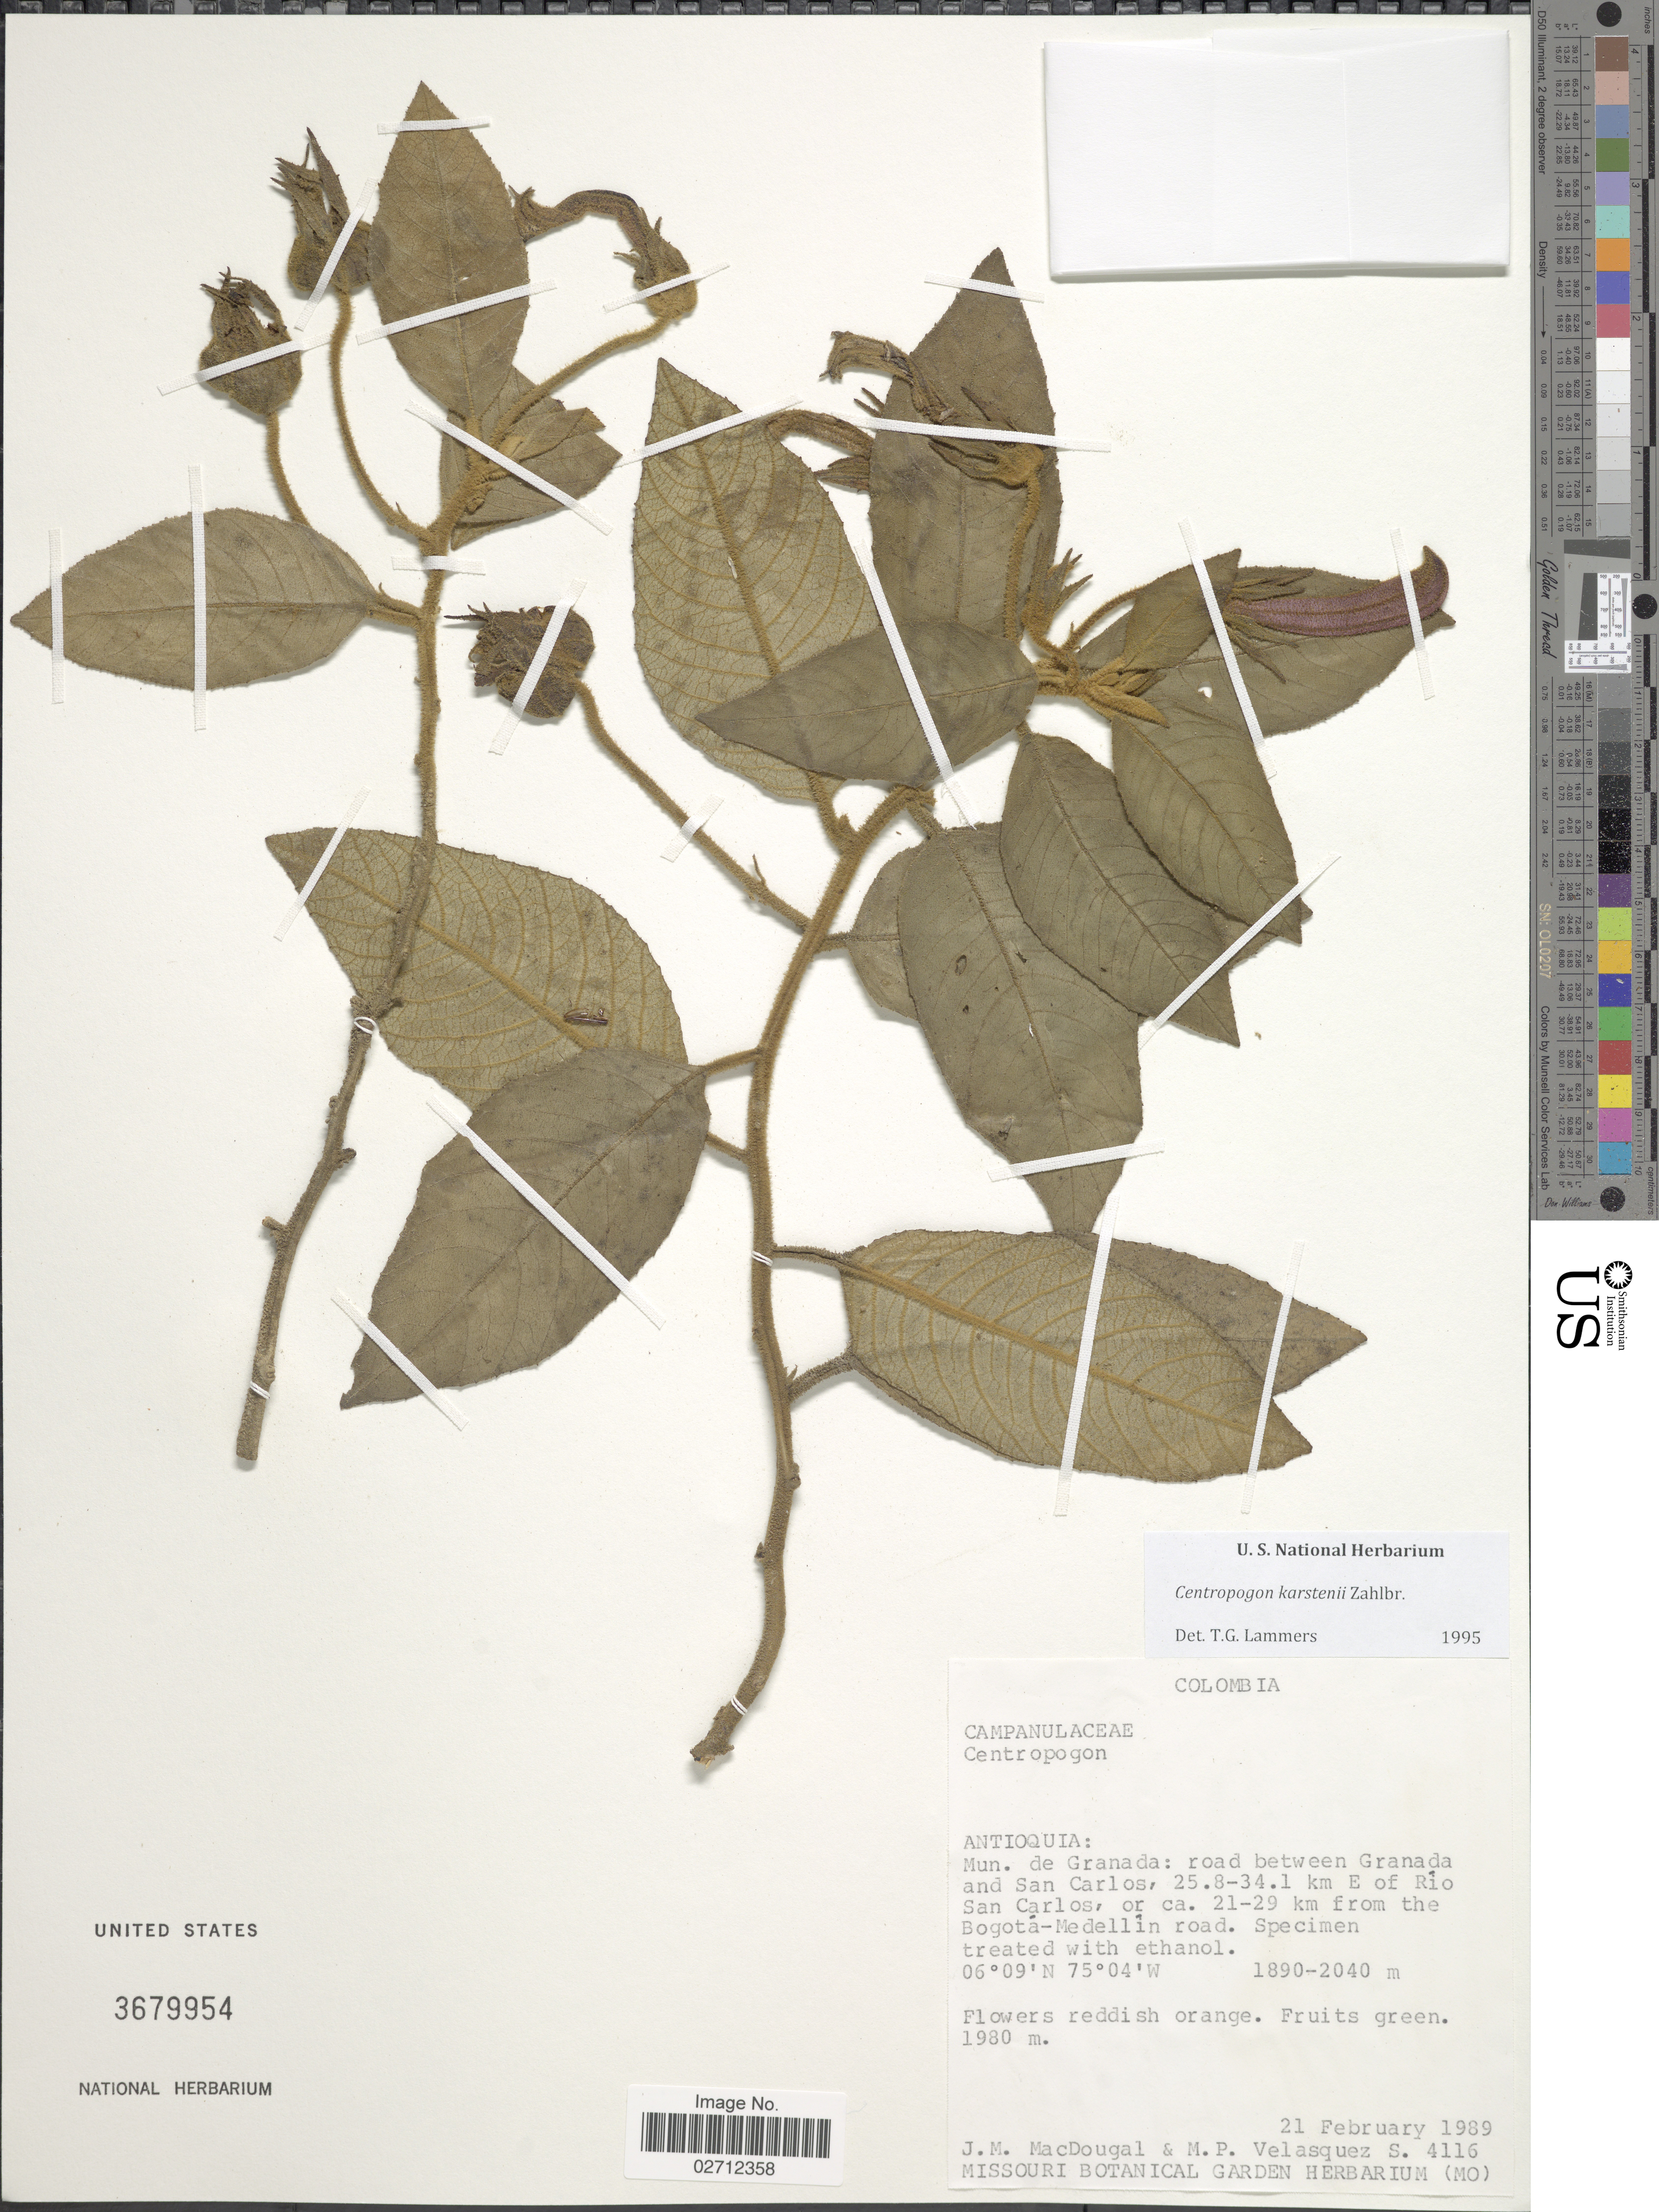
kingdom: Plantae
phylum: Tracheophyta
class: Magnoliopsida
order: Asterales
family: Campanulaceae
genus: Centropogon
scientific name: Centropogon karstenii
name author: Zahlbr.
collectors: J. M. MacDougal & M. Velasquez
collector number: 4116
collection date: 1989-02-21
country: Colombia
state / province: Antioquia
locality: Mun de Granada: road between Granada and San Carlos, 25.8-34.1 km E of Río San Carlos, or ca. 21-29 km from the Bogotá-Medellín road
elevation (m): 1890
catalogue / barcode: US 3679954